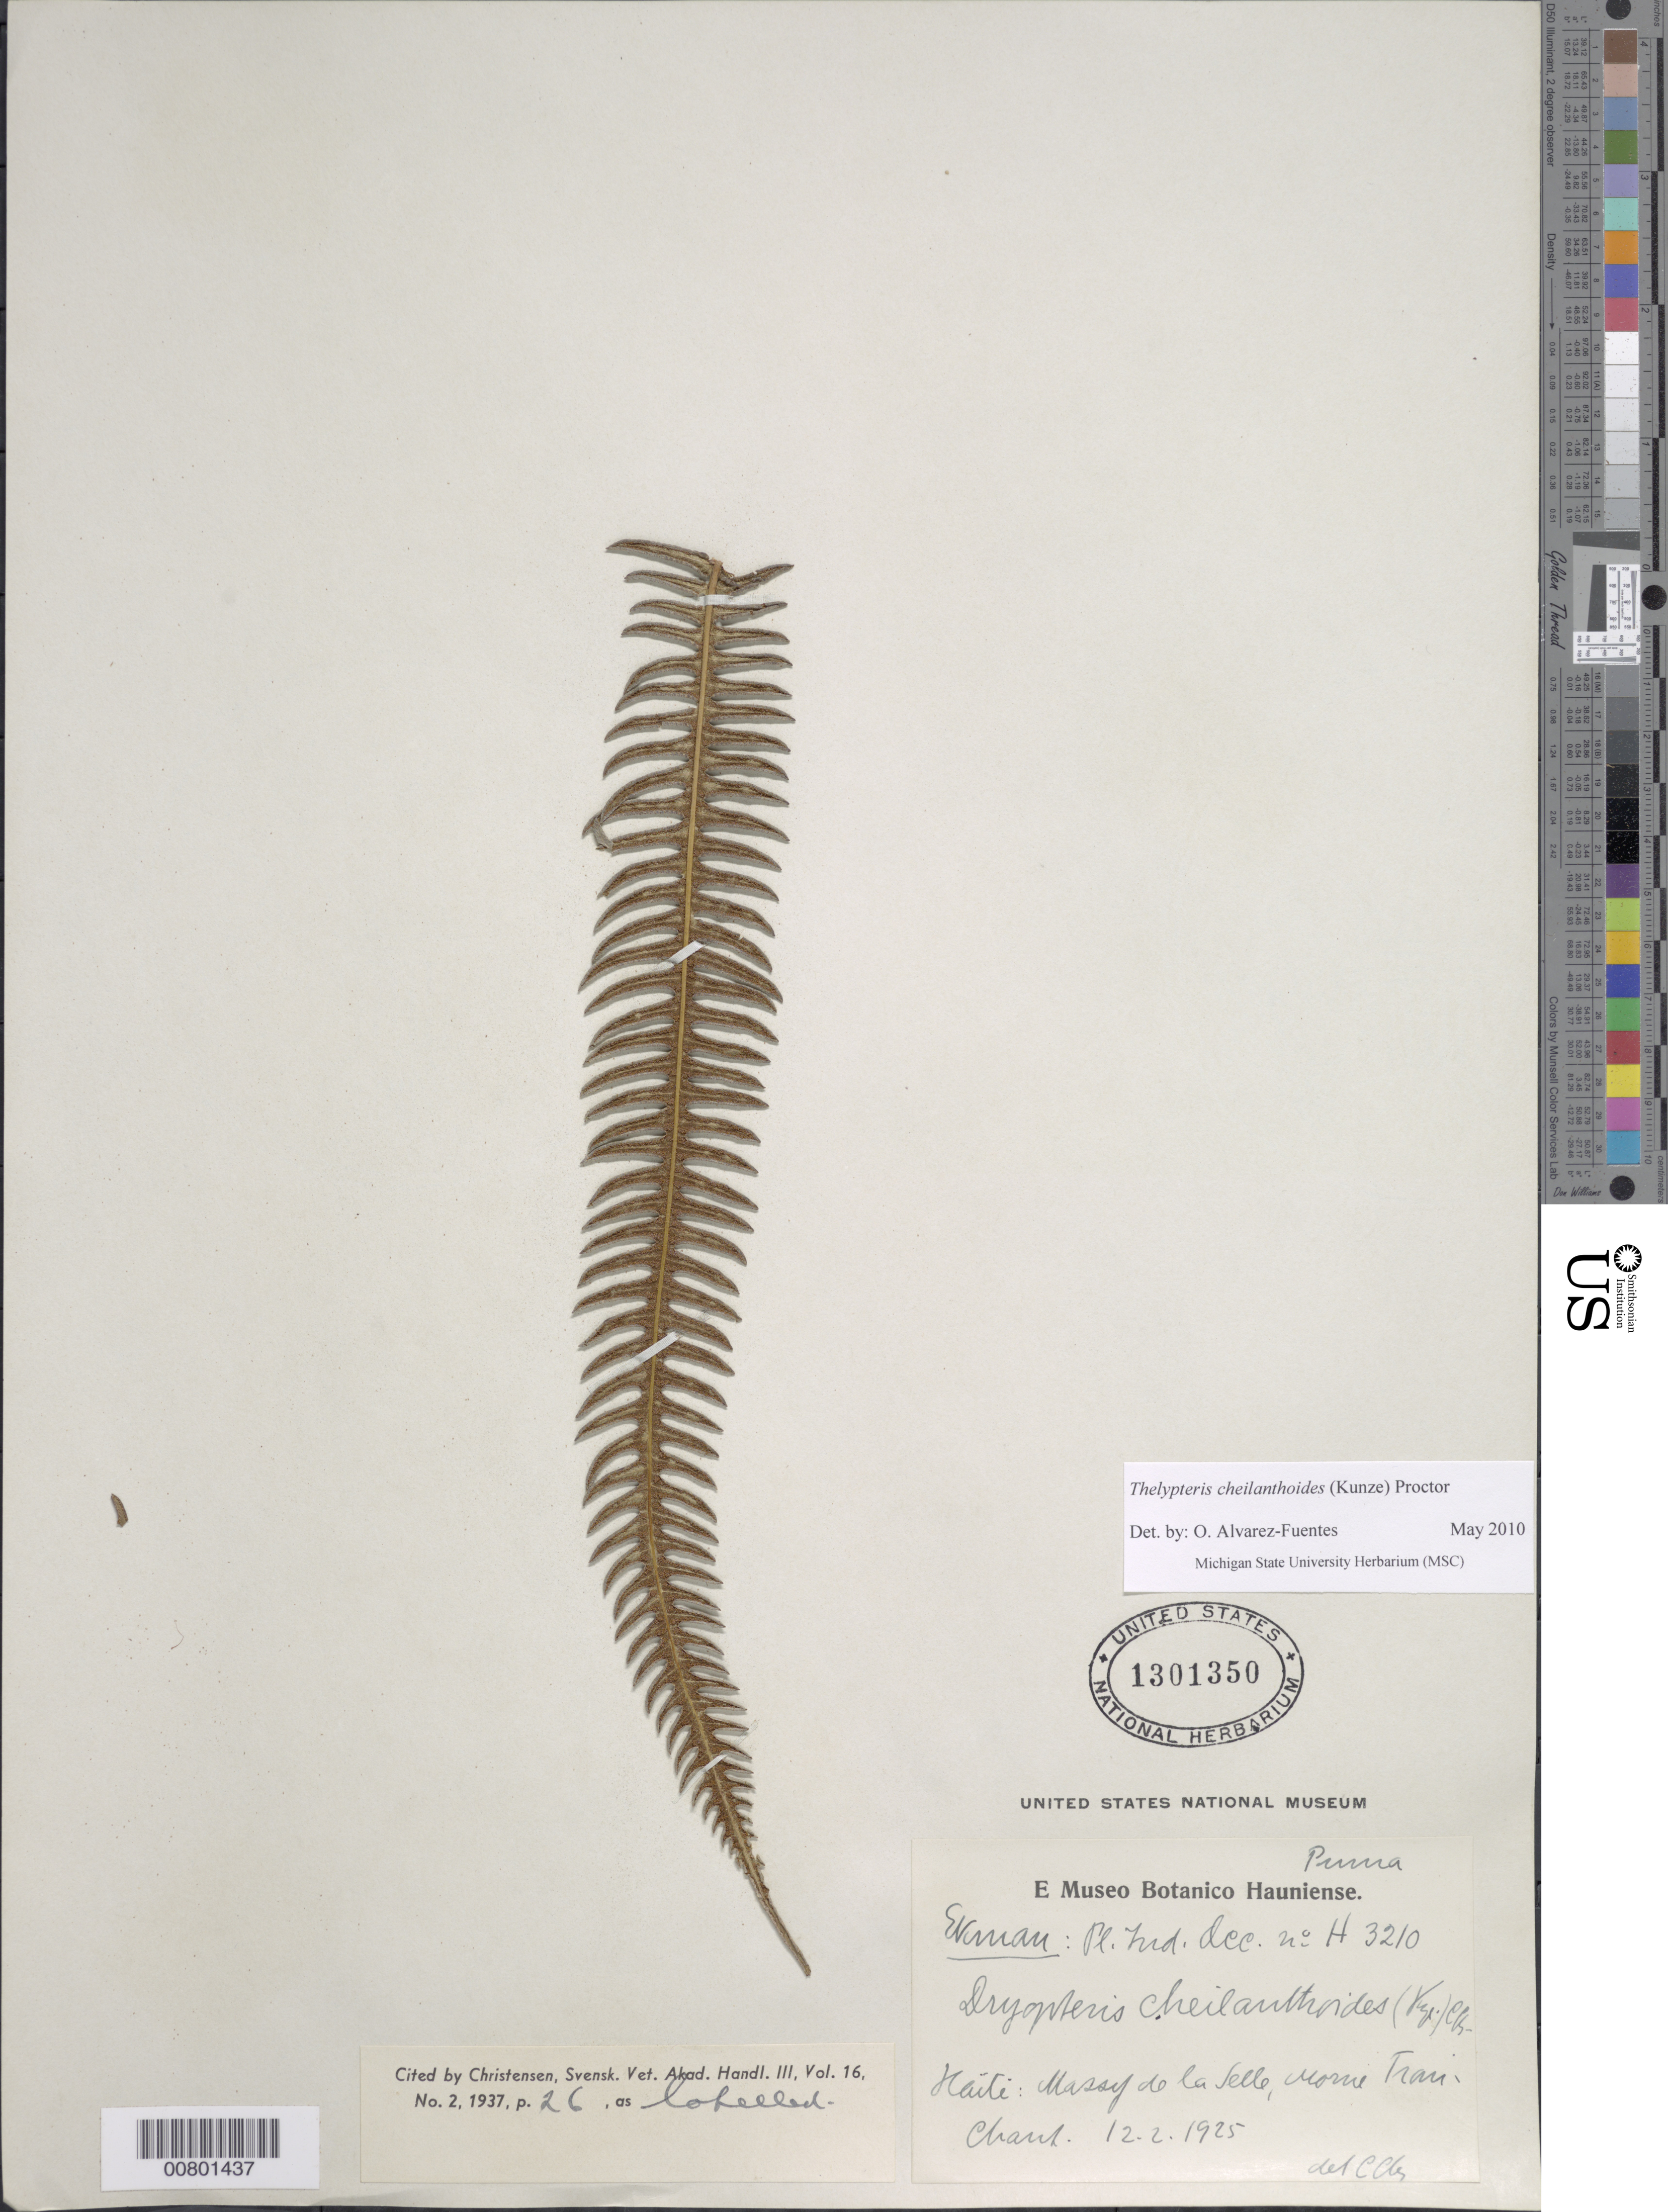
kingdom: Plantae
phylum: Tracheophyta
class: Polypodiopsida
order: Polypodiales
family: Thelypteridaceae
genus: Amauropelta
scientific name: Amauropelta cheilanthoides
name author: (Kunze) Á. Löve & D. Löve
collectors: E. L. Ekman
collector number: H 3210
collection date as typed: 12 Feb 1925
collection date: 1925-02-12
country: Haiti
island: Hispaniola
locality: Massif de la Selle, Pétionville, slope of M. Tranchand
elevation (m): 1700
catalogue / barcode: US 1301350